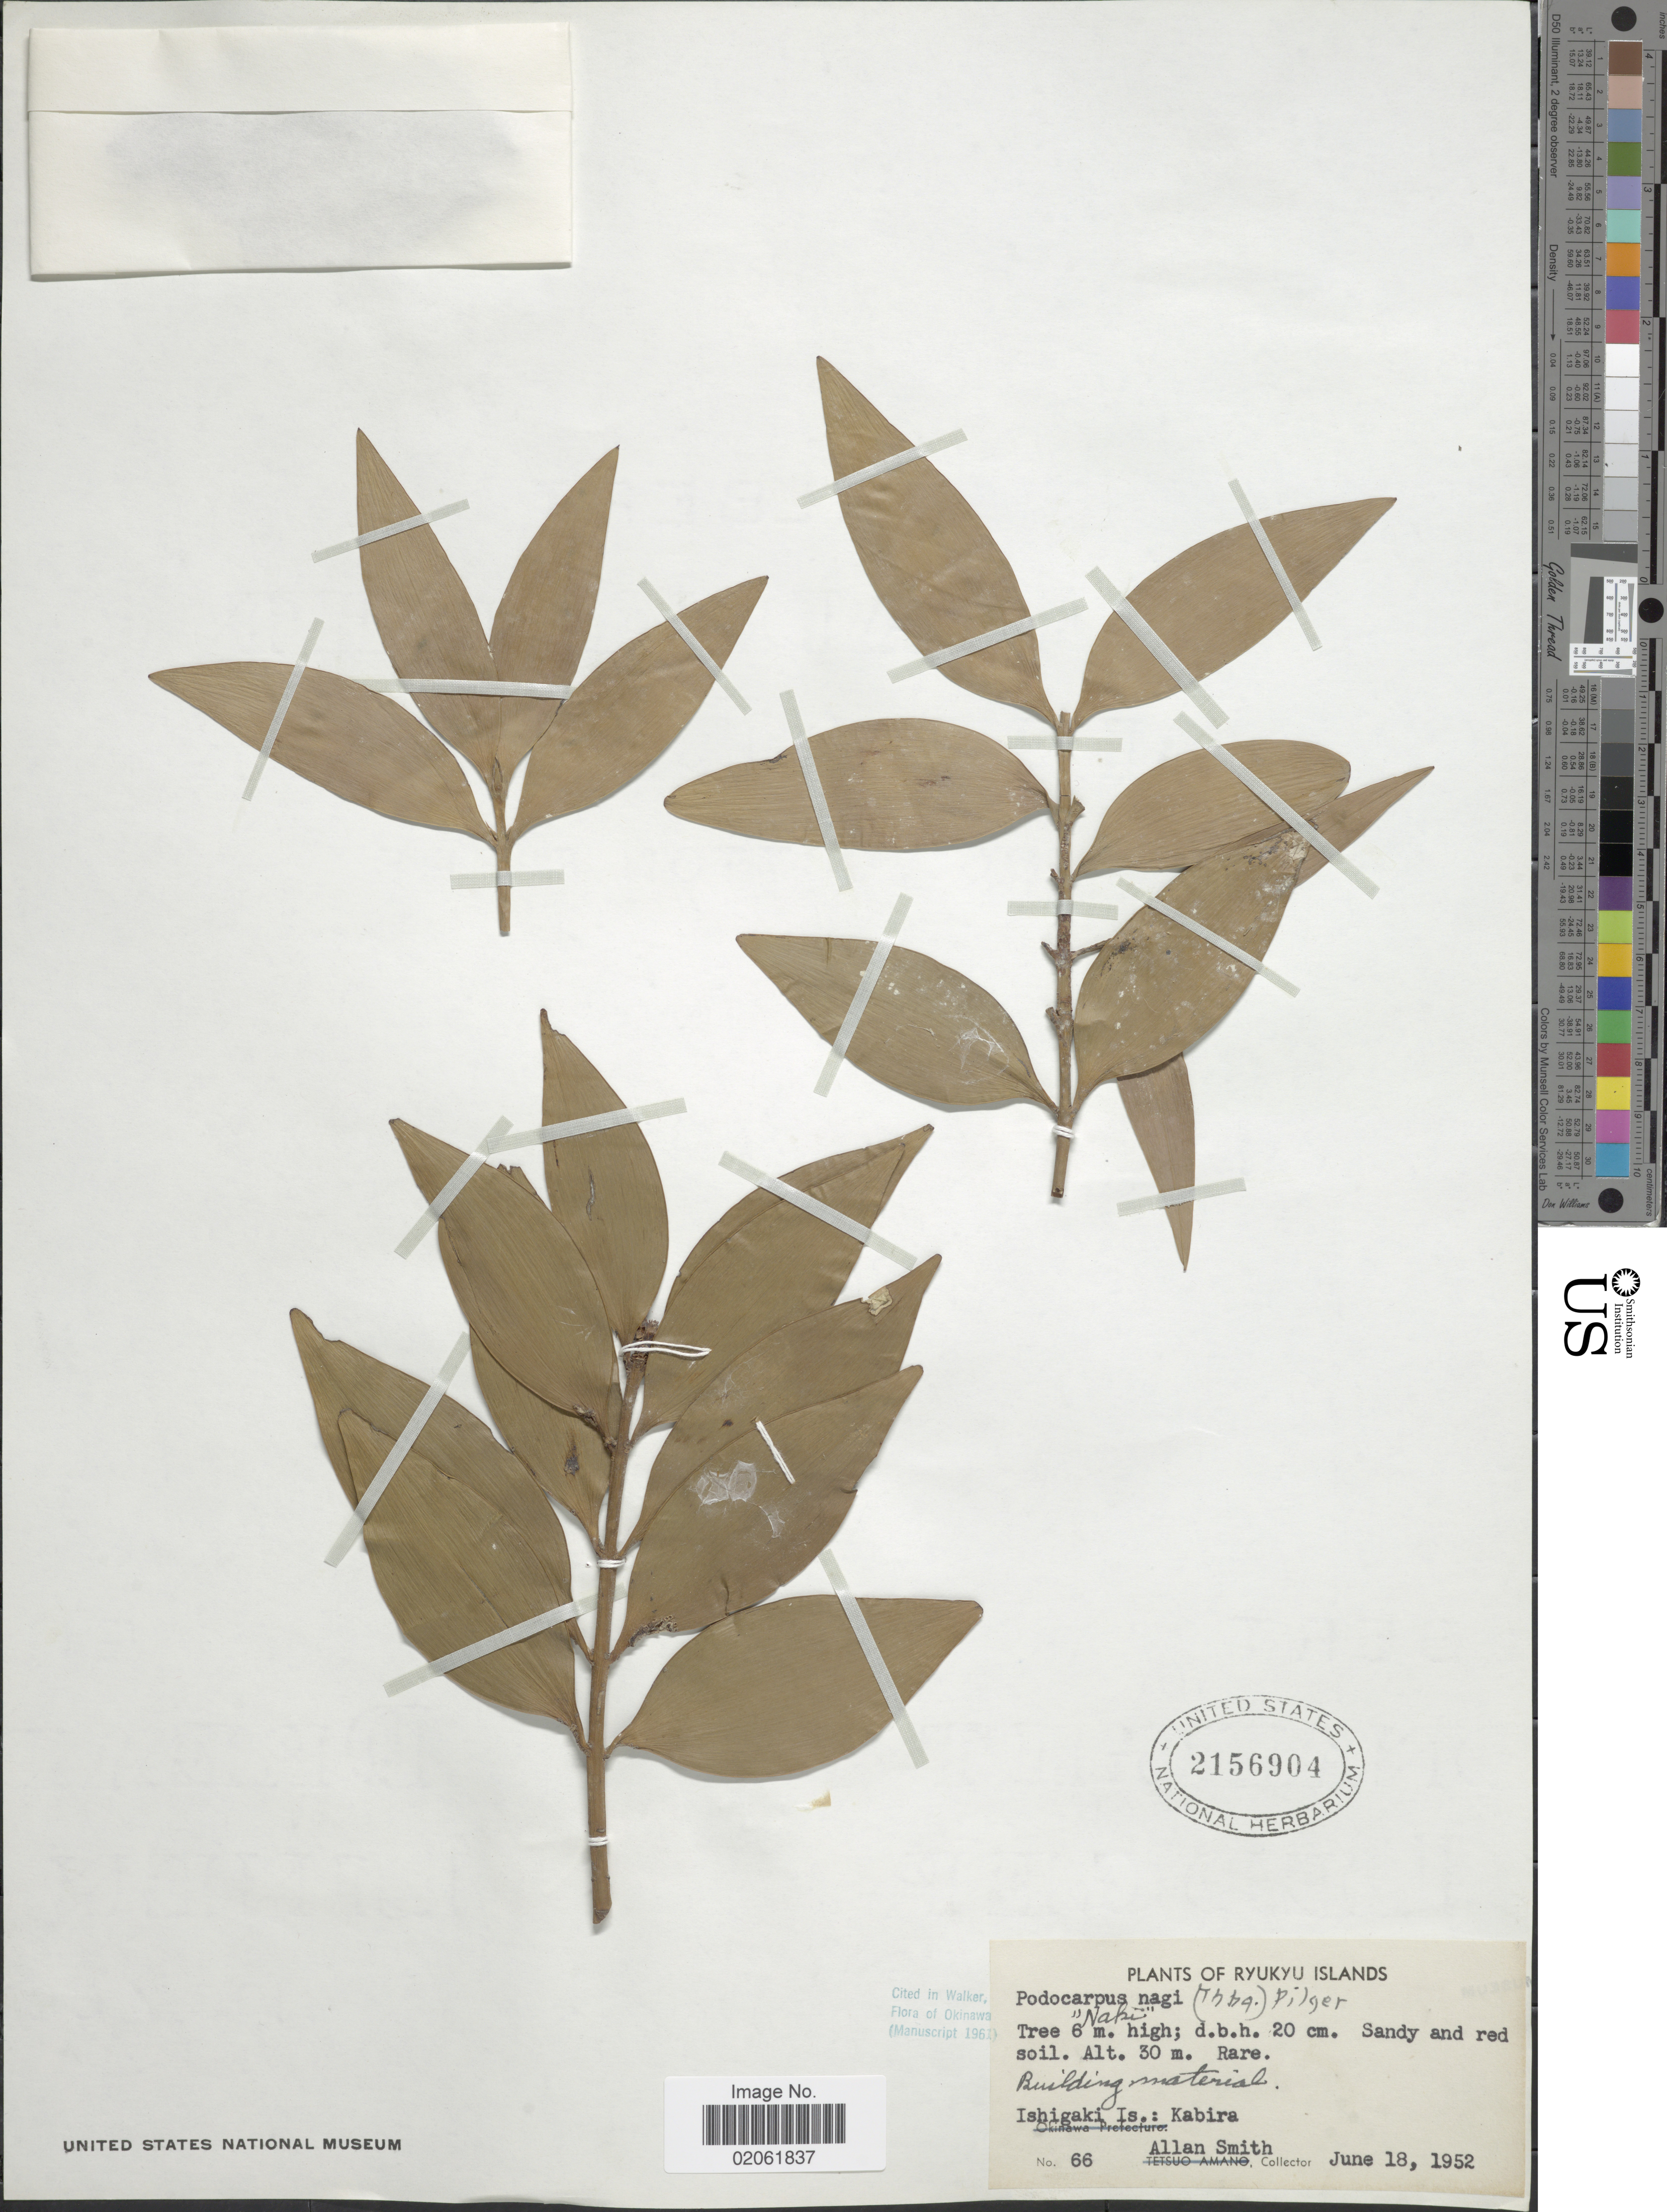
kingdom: Plantae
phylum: Tracheophyta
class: Pinopsida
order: Pinales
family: Podocarpaceae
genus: Podocarpus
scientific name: Podocarpus nagi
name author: (Thunb.) Pilg.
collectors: A. Smith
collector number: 66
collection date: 1952-06-18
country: Japan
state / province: Okinawa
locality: Ishigaki Is.: Kabira. Ryukyu Islands.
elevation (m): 30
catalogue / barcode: US 2156904